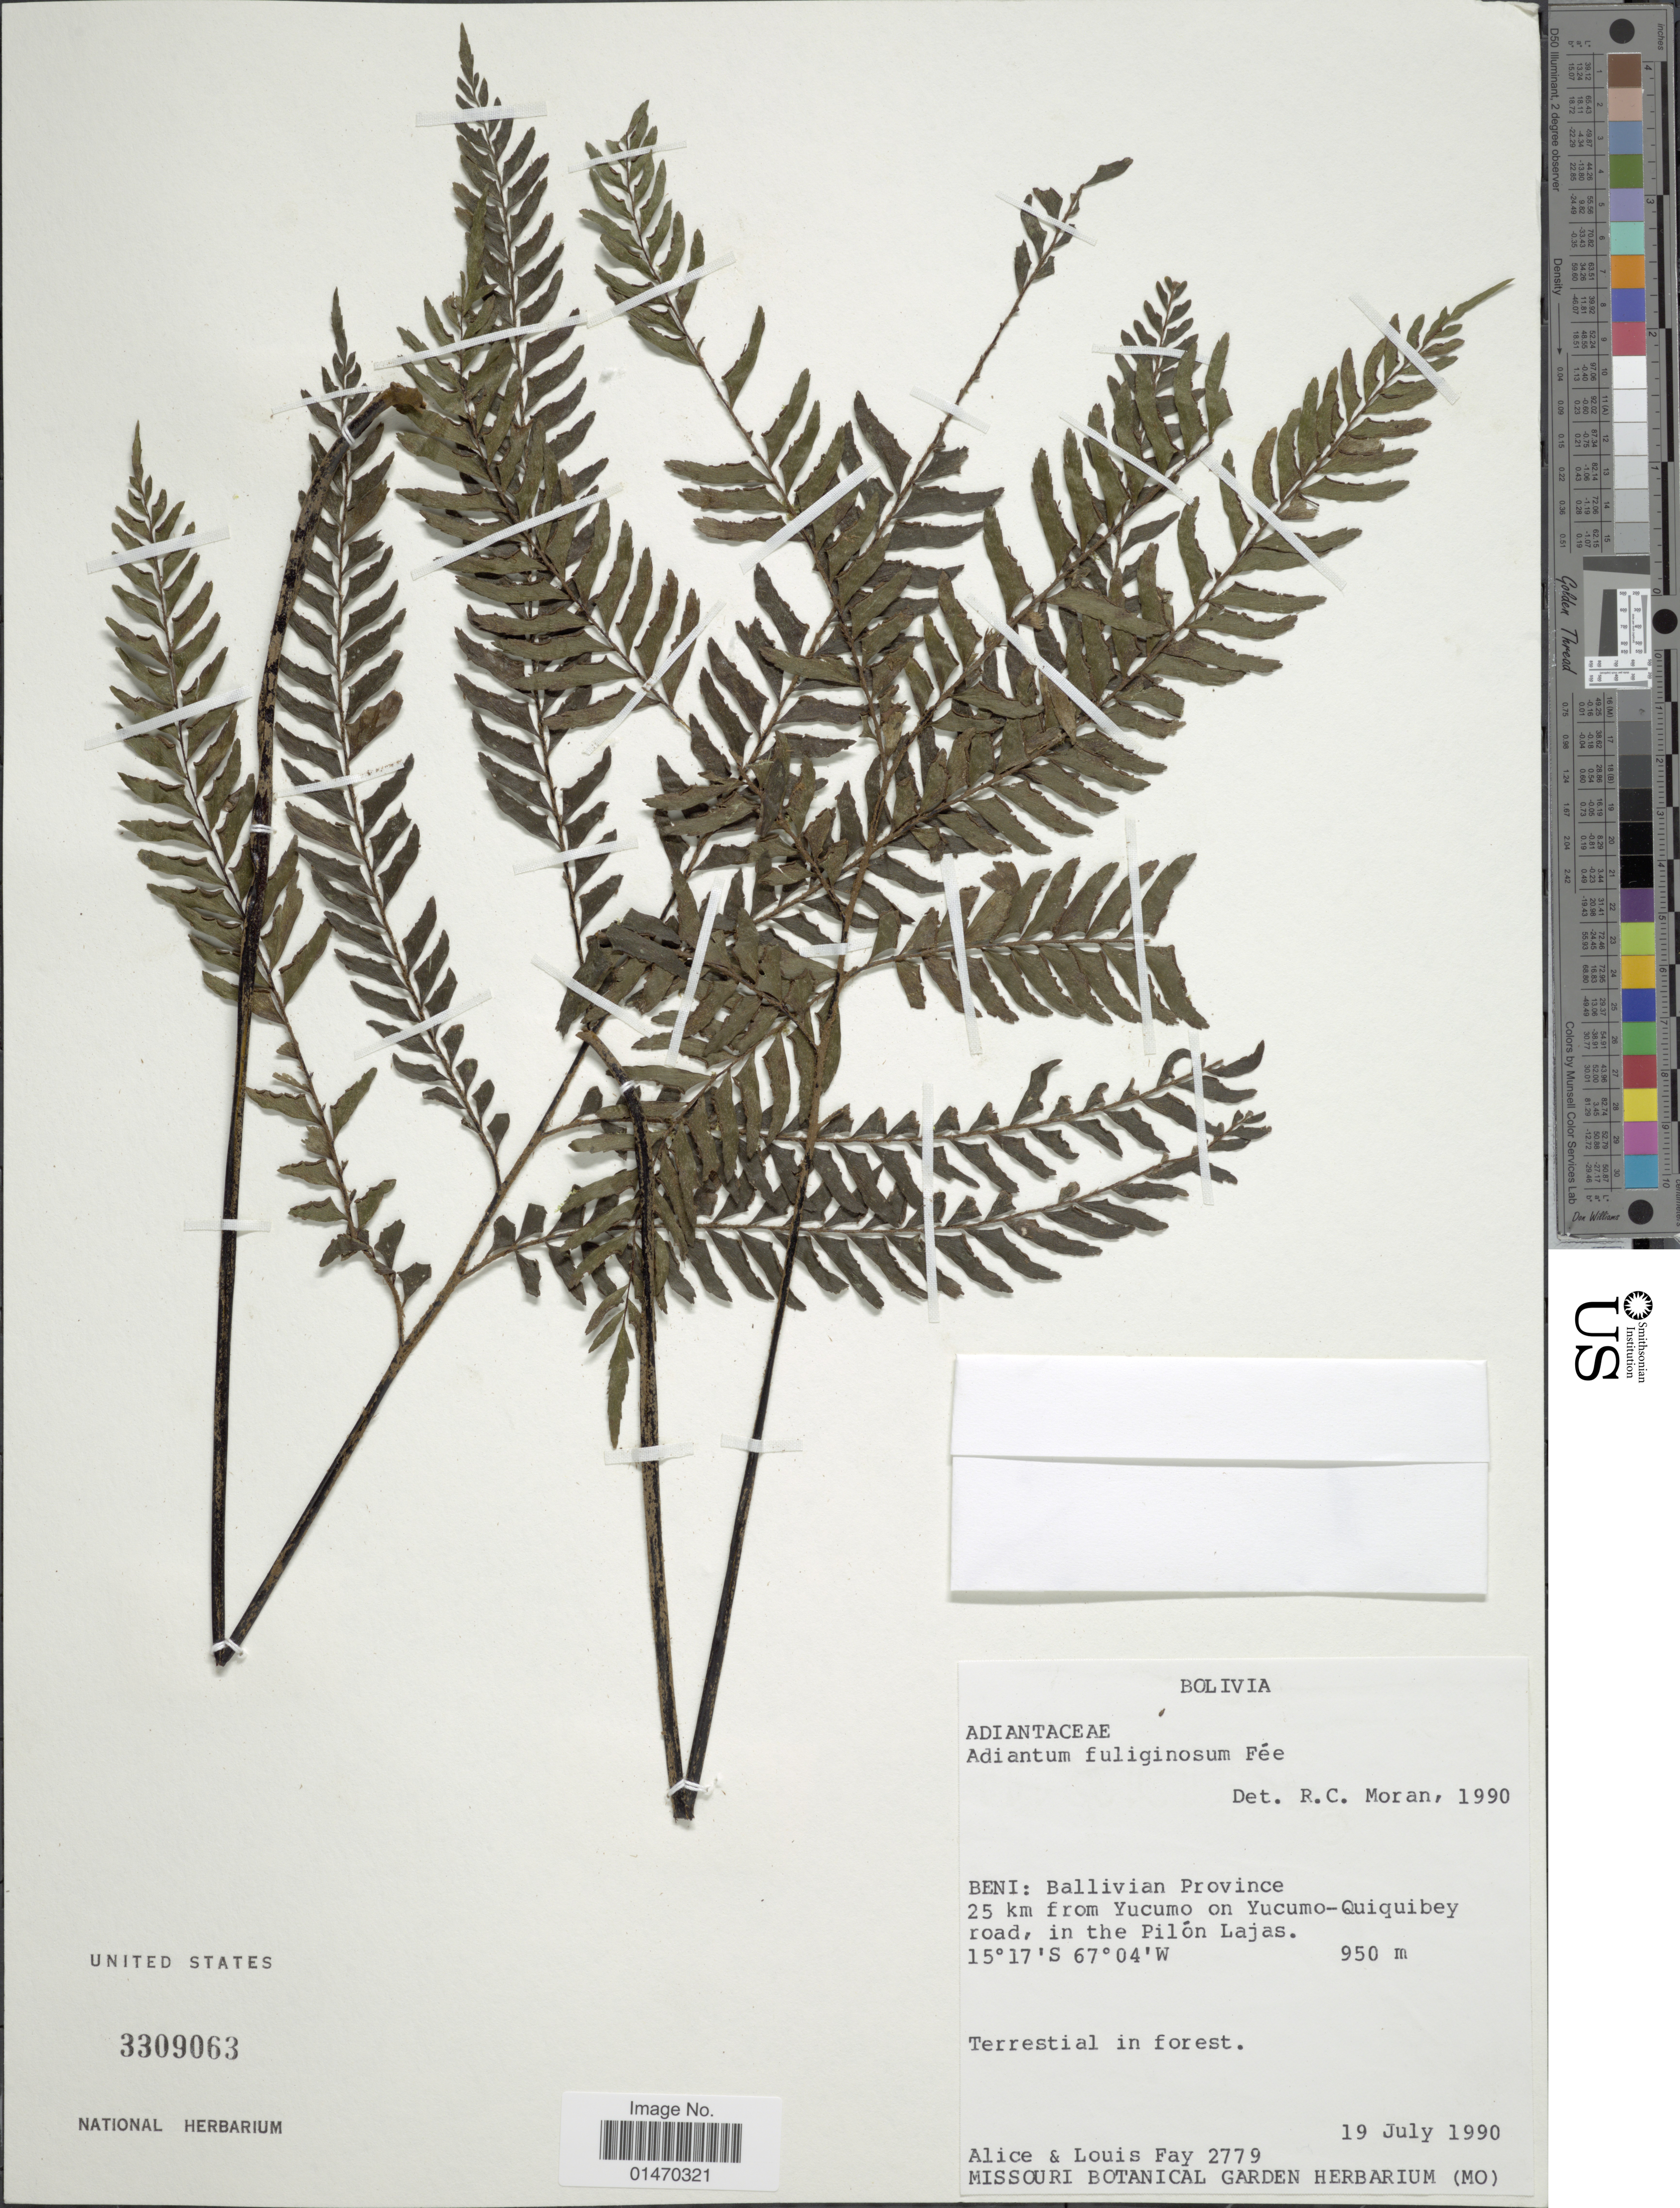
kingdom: Plantae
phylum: Tracheophyta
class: Polypodiopsida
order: Polypodiales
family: Pteridaceae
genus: Adiantum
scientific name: Adiantum fuliginosum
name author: Fée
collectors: A. Fay & L. Fay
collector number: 2779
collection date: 1990-07-19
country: Bolivia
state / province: Beni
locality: Ballivian Province, 25 km from Yucumo on Yucumo-Quiquibey road, in the Pilón Lajas.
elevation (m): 950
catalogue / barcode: US 3309063